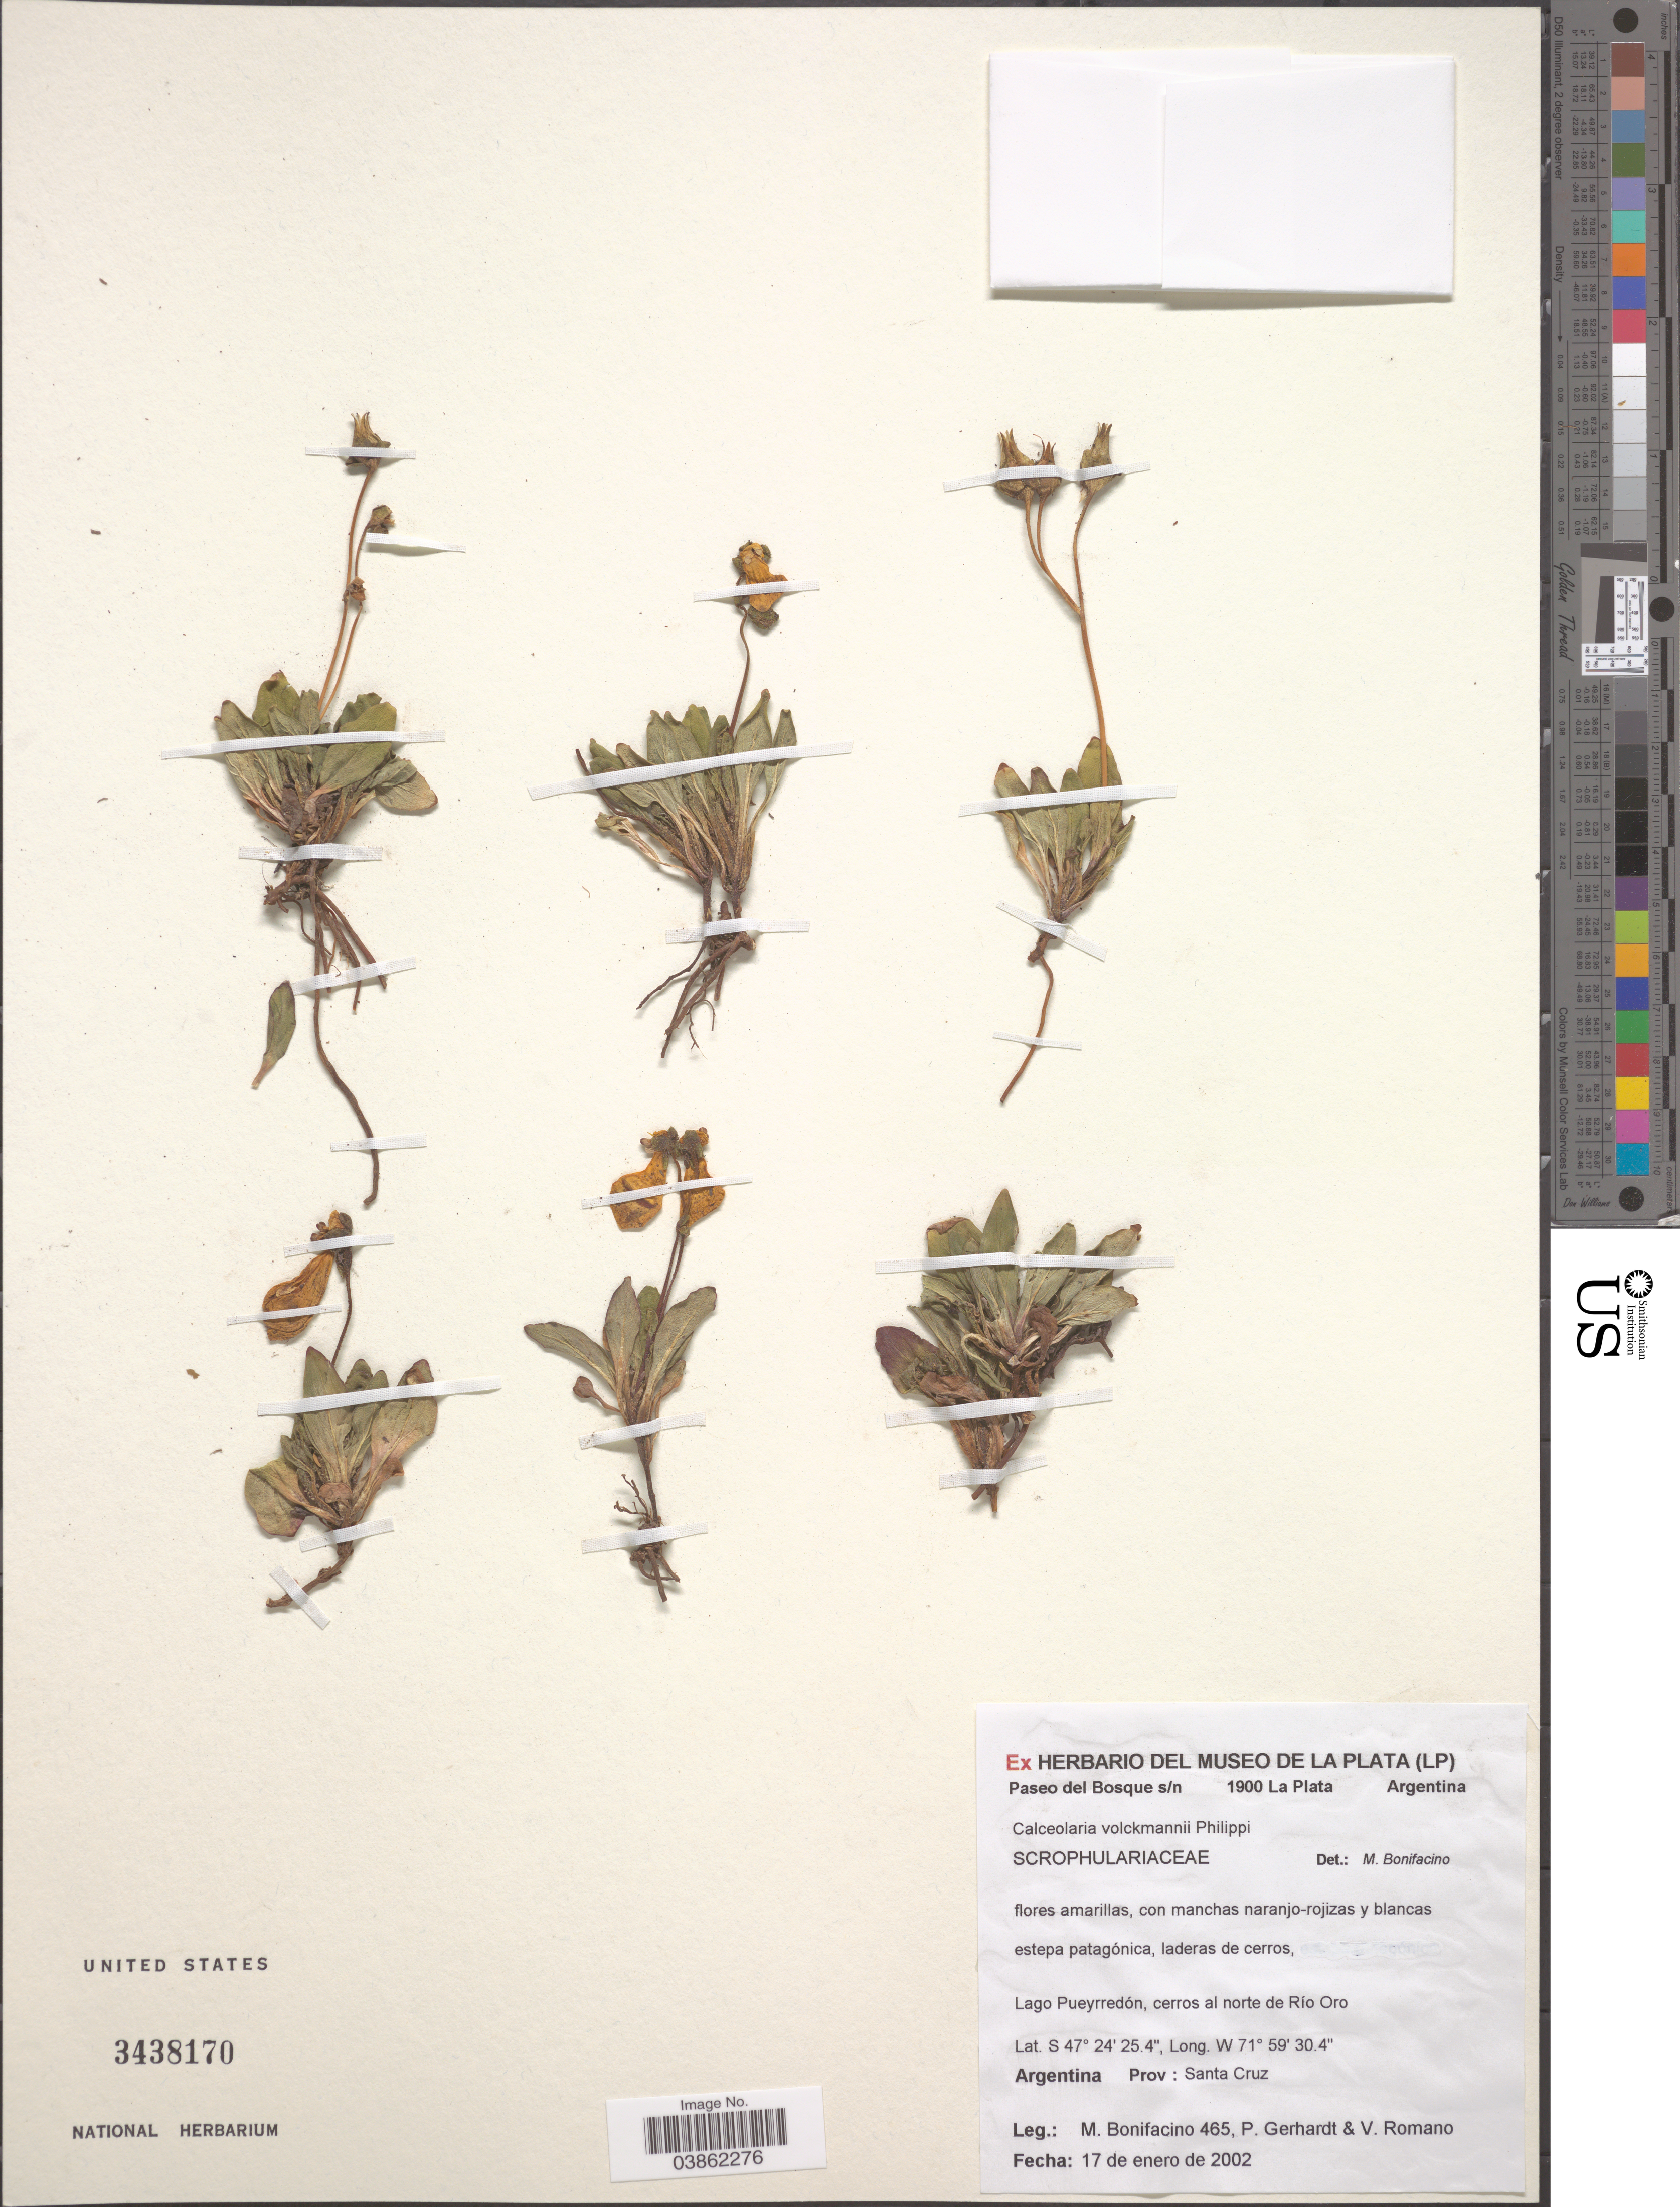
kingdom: Plantae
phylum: Tracheophyta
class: Magnoliopsida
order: Lamiales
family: Calceolariaceae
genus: Calceolaria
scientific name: Calceolaria volckmannii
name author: Phil.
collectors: M. Bonifacino, P. Gerhardt & V. Romano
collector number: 0465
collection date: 2002-01-17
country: Argentina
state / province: Santa Cruz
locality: Lago Pueyrredón, cerros al norte de Río Oro.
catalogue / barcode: US 3438170